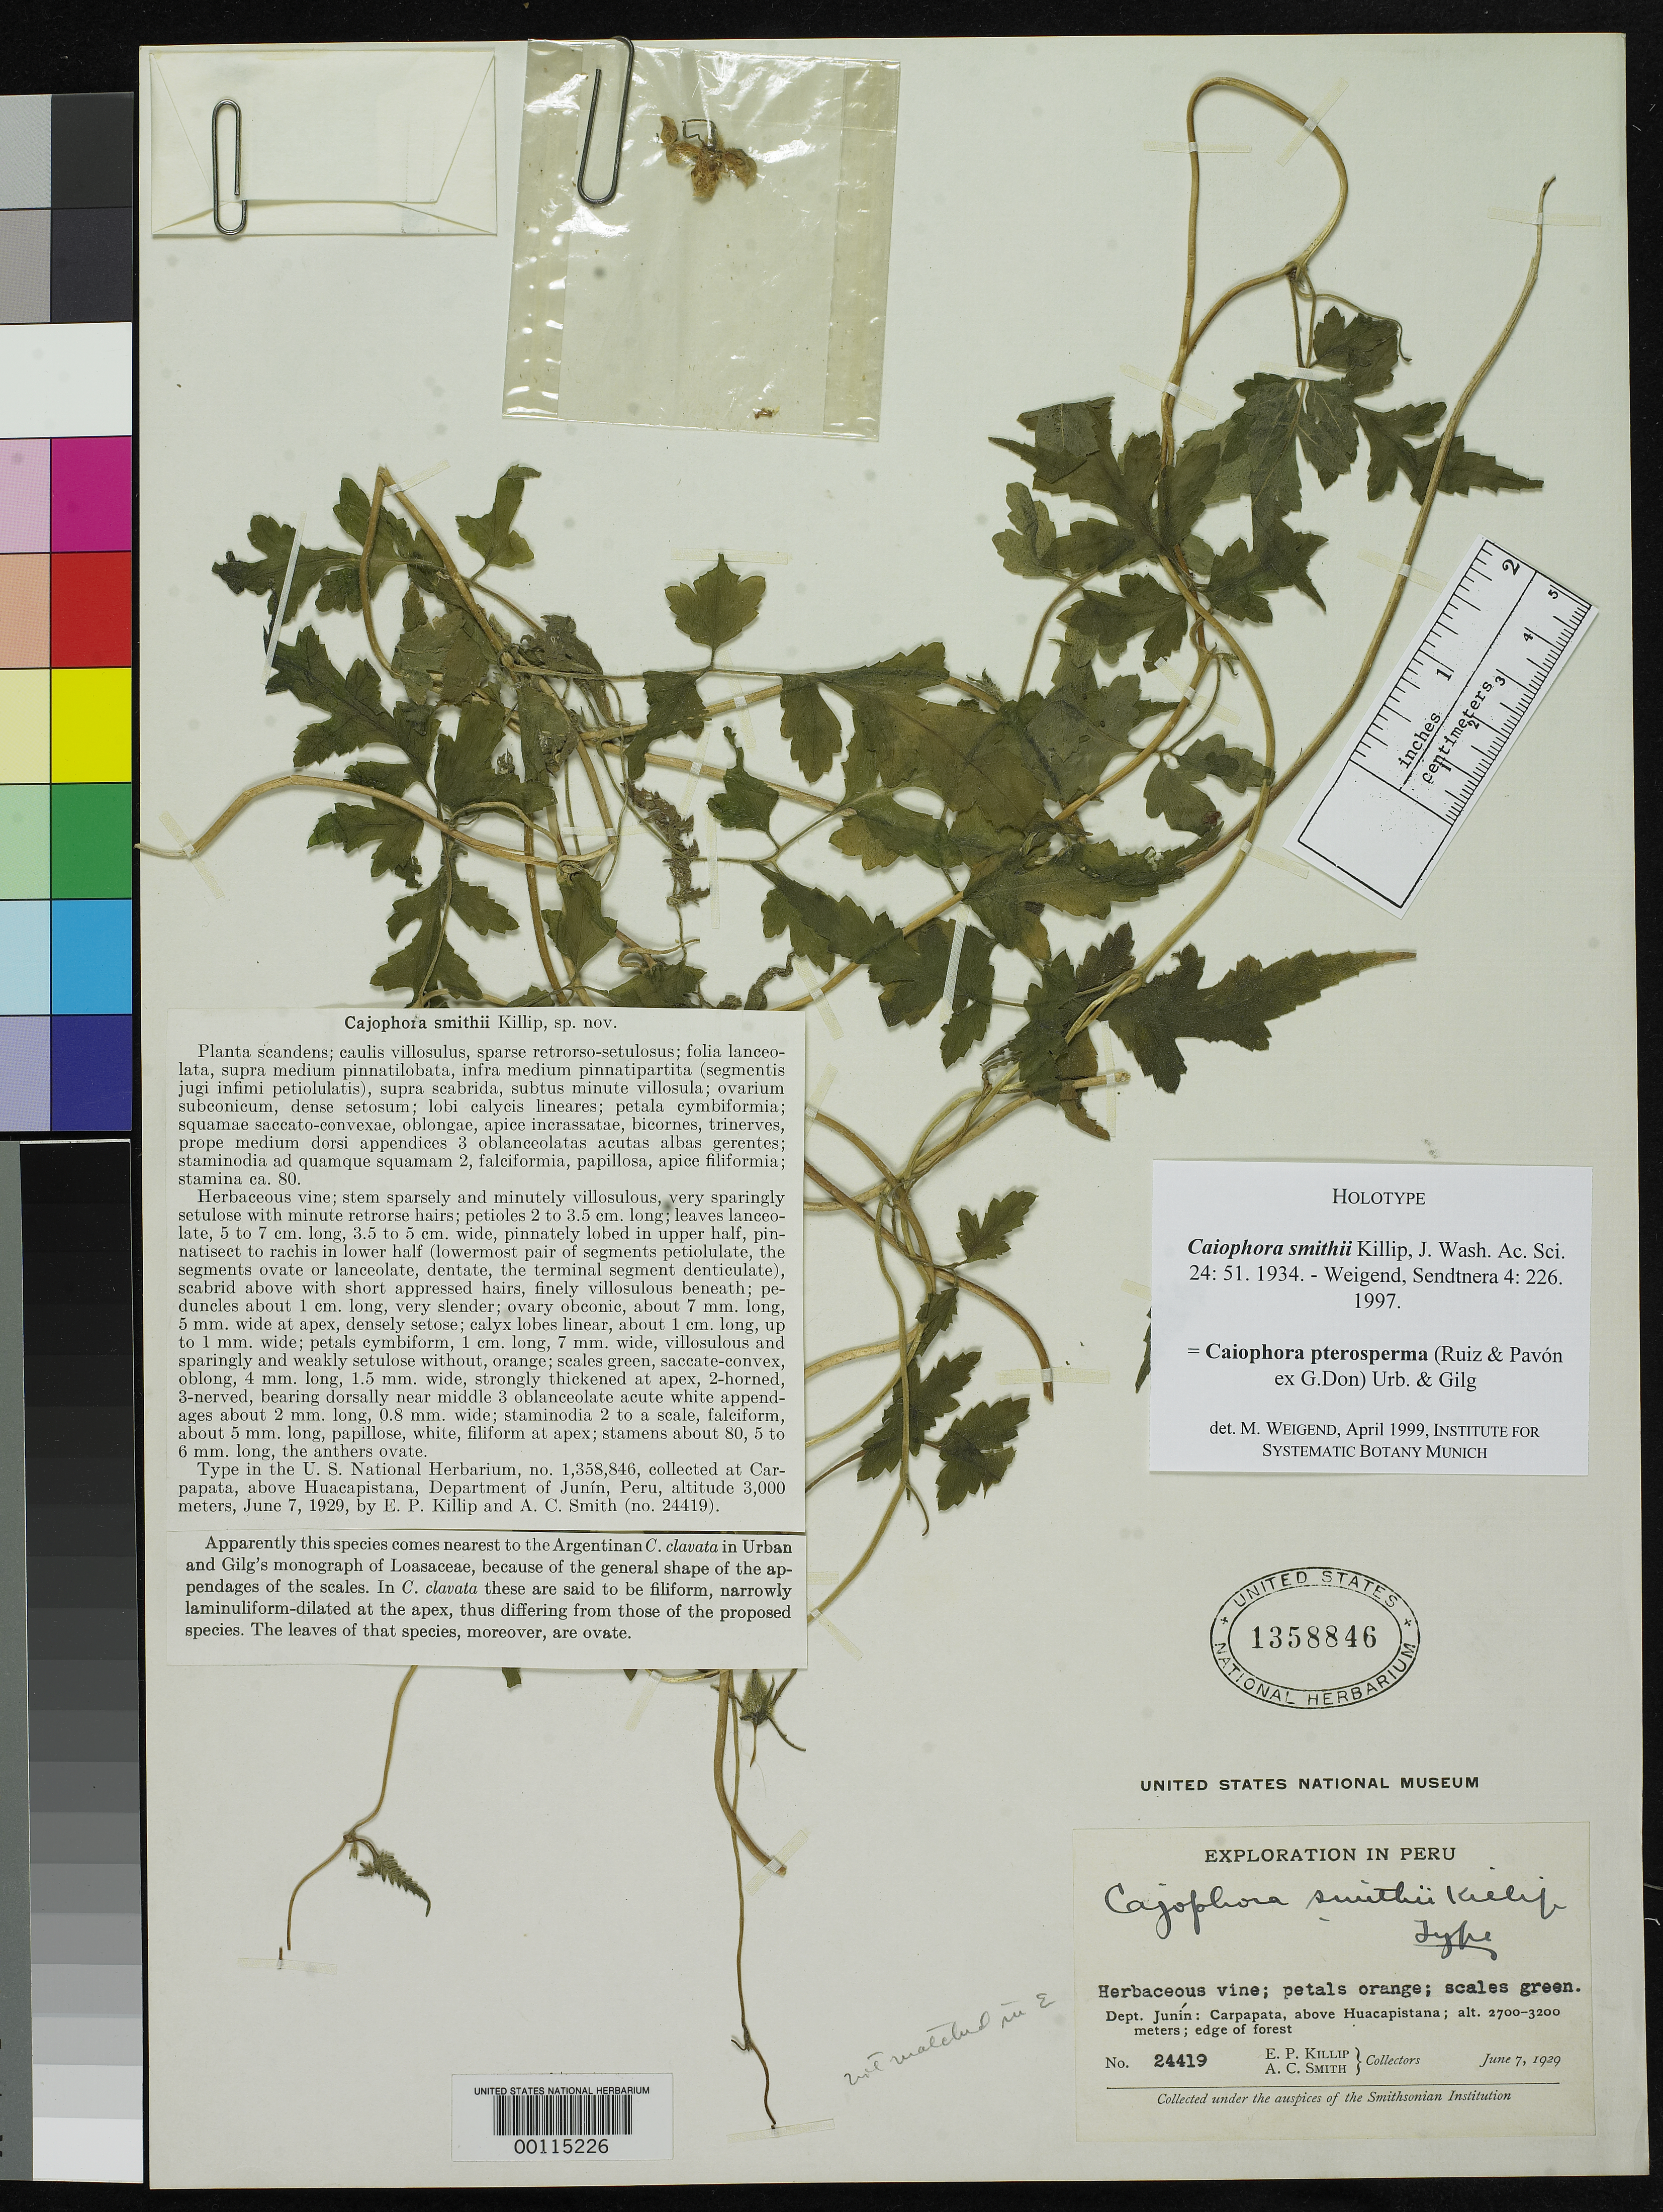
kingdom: Plantae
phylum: Tracheophyta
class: Magnoliopsida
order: Cornales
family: Loasaceae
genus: Caiophora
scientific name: Caiophora smithii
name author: Killip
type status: Holotype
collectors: E. P. Killip & A. C. Smith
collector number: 24419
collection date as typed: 07 Jun 1929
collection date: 1929-06-07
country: Peru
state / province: Junín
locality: Above Huacapistana, Carpapata.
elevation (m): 2700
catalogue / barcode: US 1358846